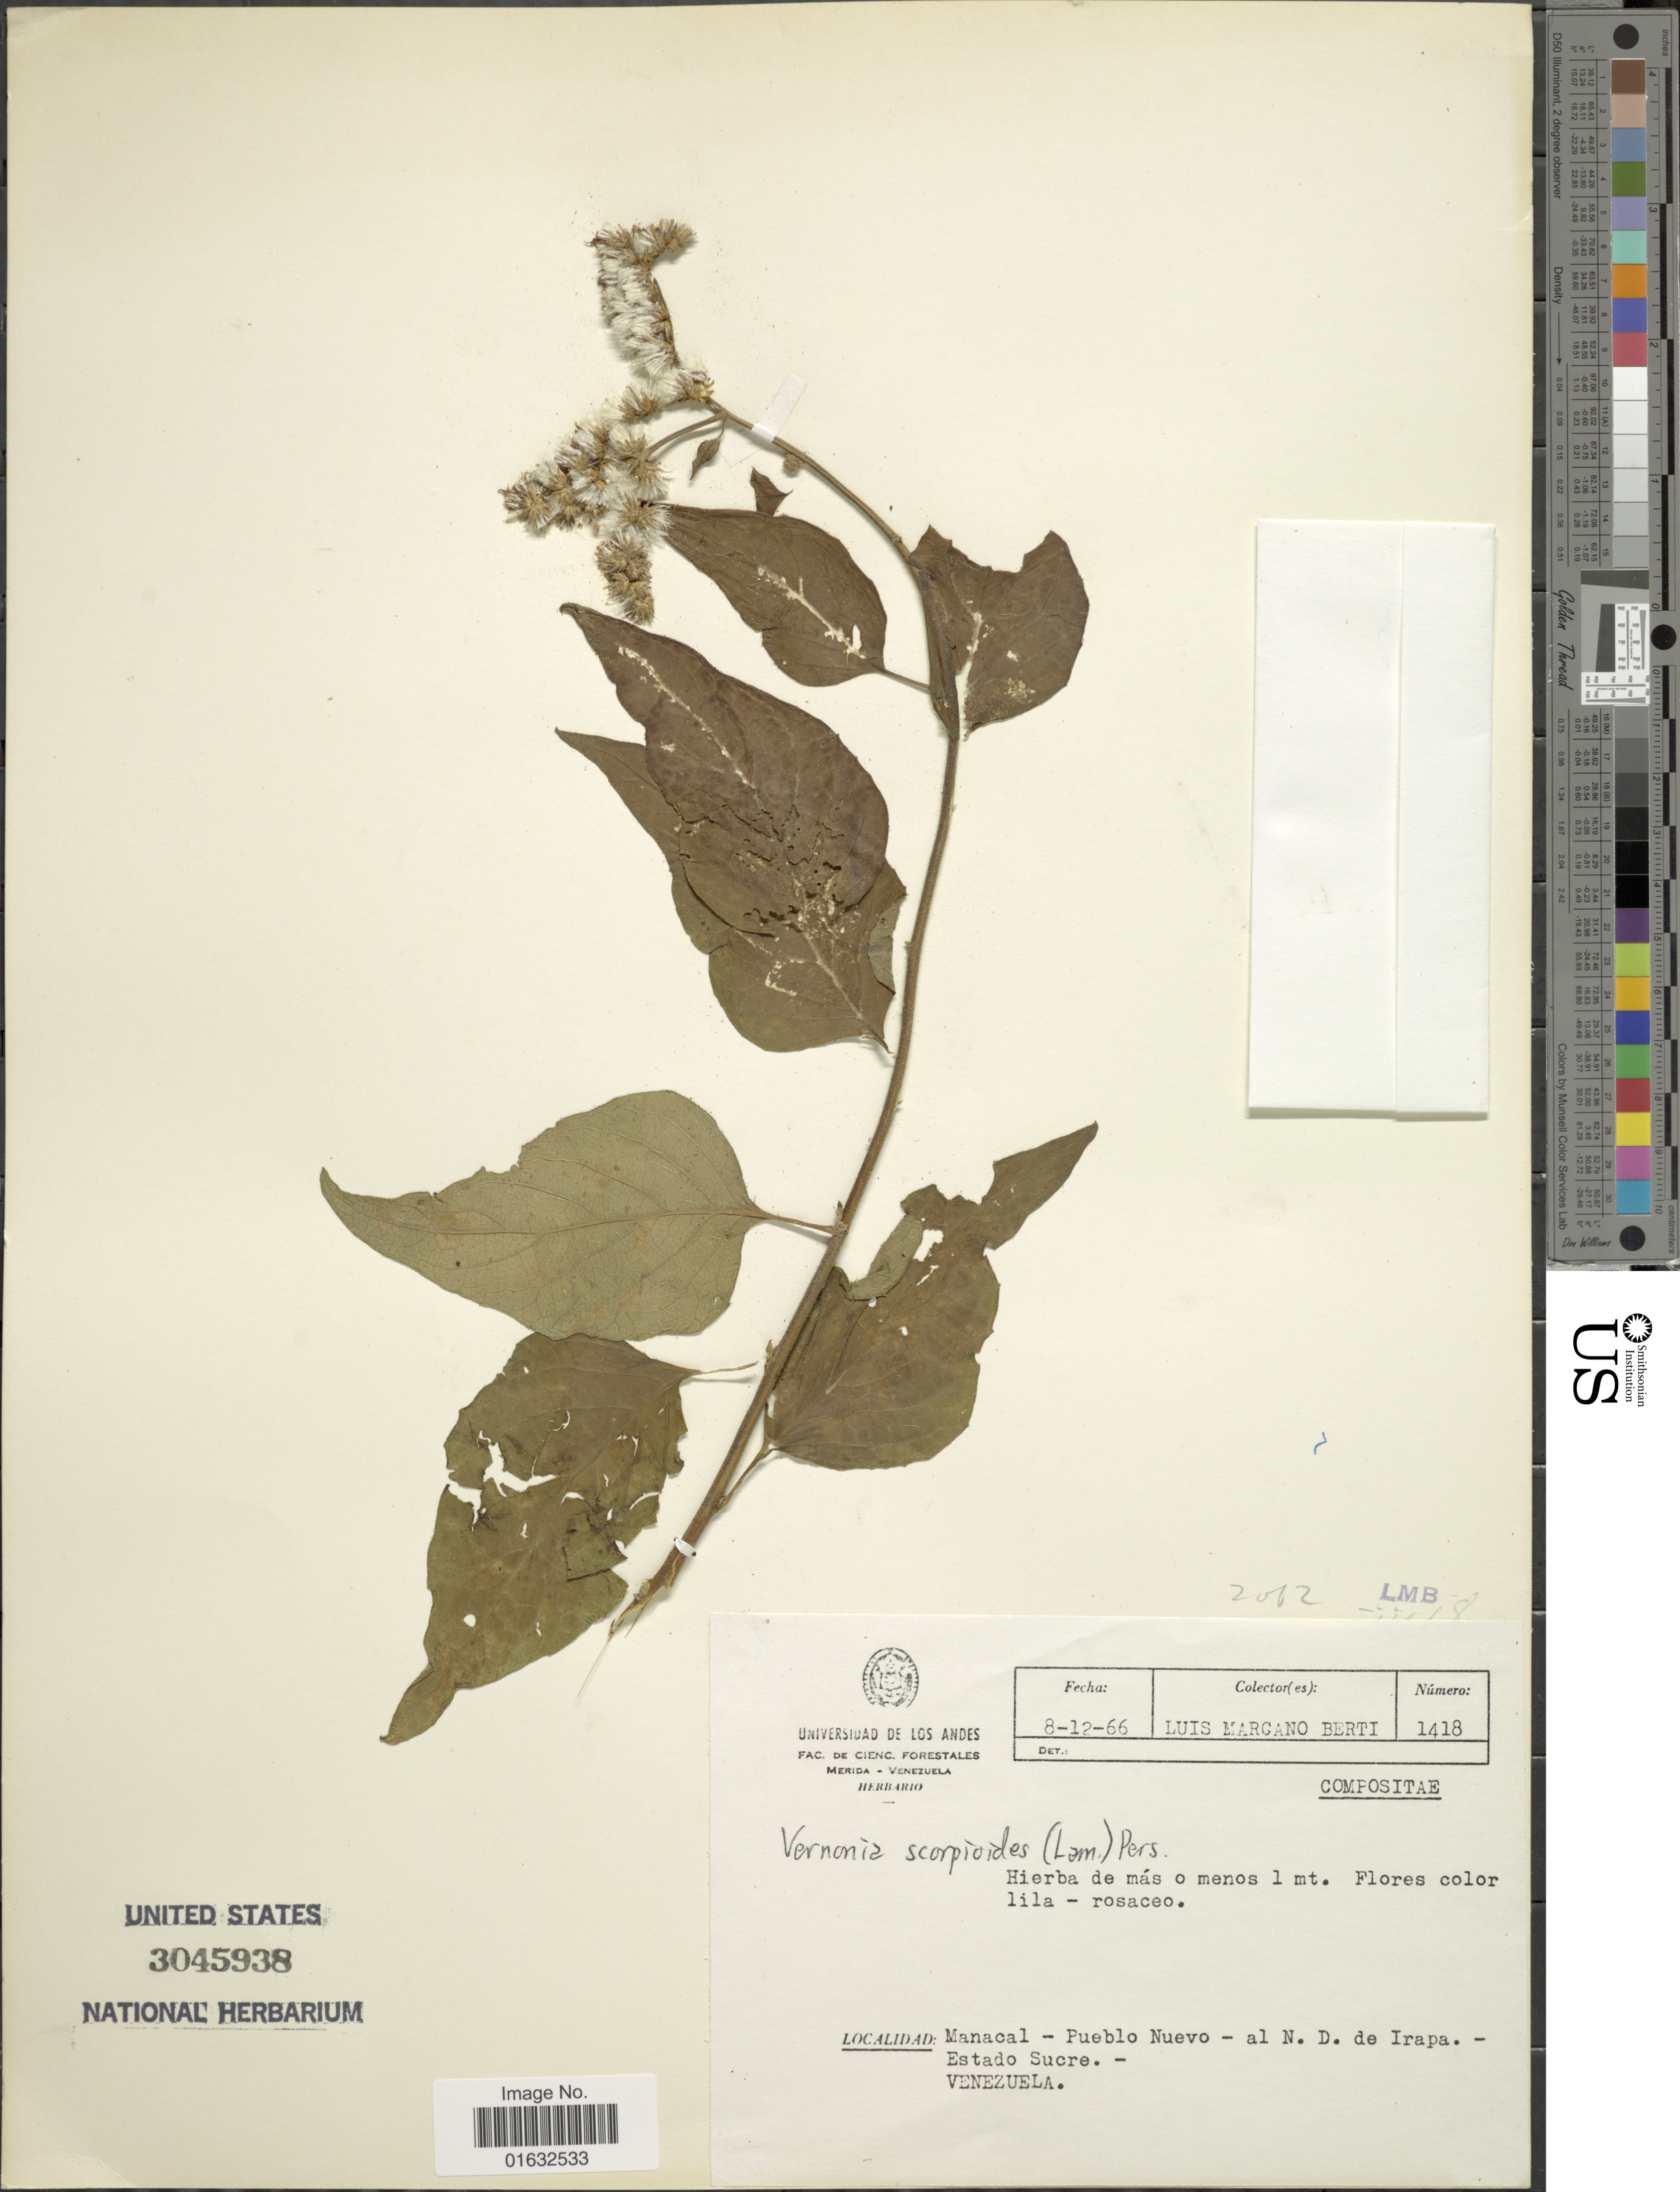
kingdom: Plantae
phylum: Tracheophyta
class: Magnoliopsida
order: Asterales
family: Asteraceae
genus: Cyrtocymura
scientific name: Cyrtocymura scorpioides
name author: (Lam.) H. Rob.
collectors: L. Marcano-Berti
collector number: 1418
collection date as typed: Transcribed d/m/y: 8/12/66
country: Venezuela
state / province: Sucre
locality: Manacal - Pueblo Nuevo - al N. D. de Irapa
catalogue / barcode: US 3045938